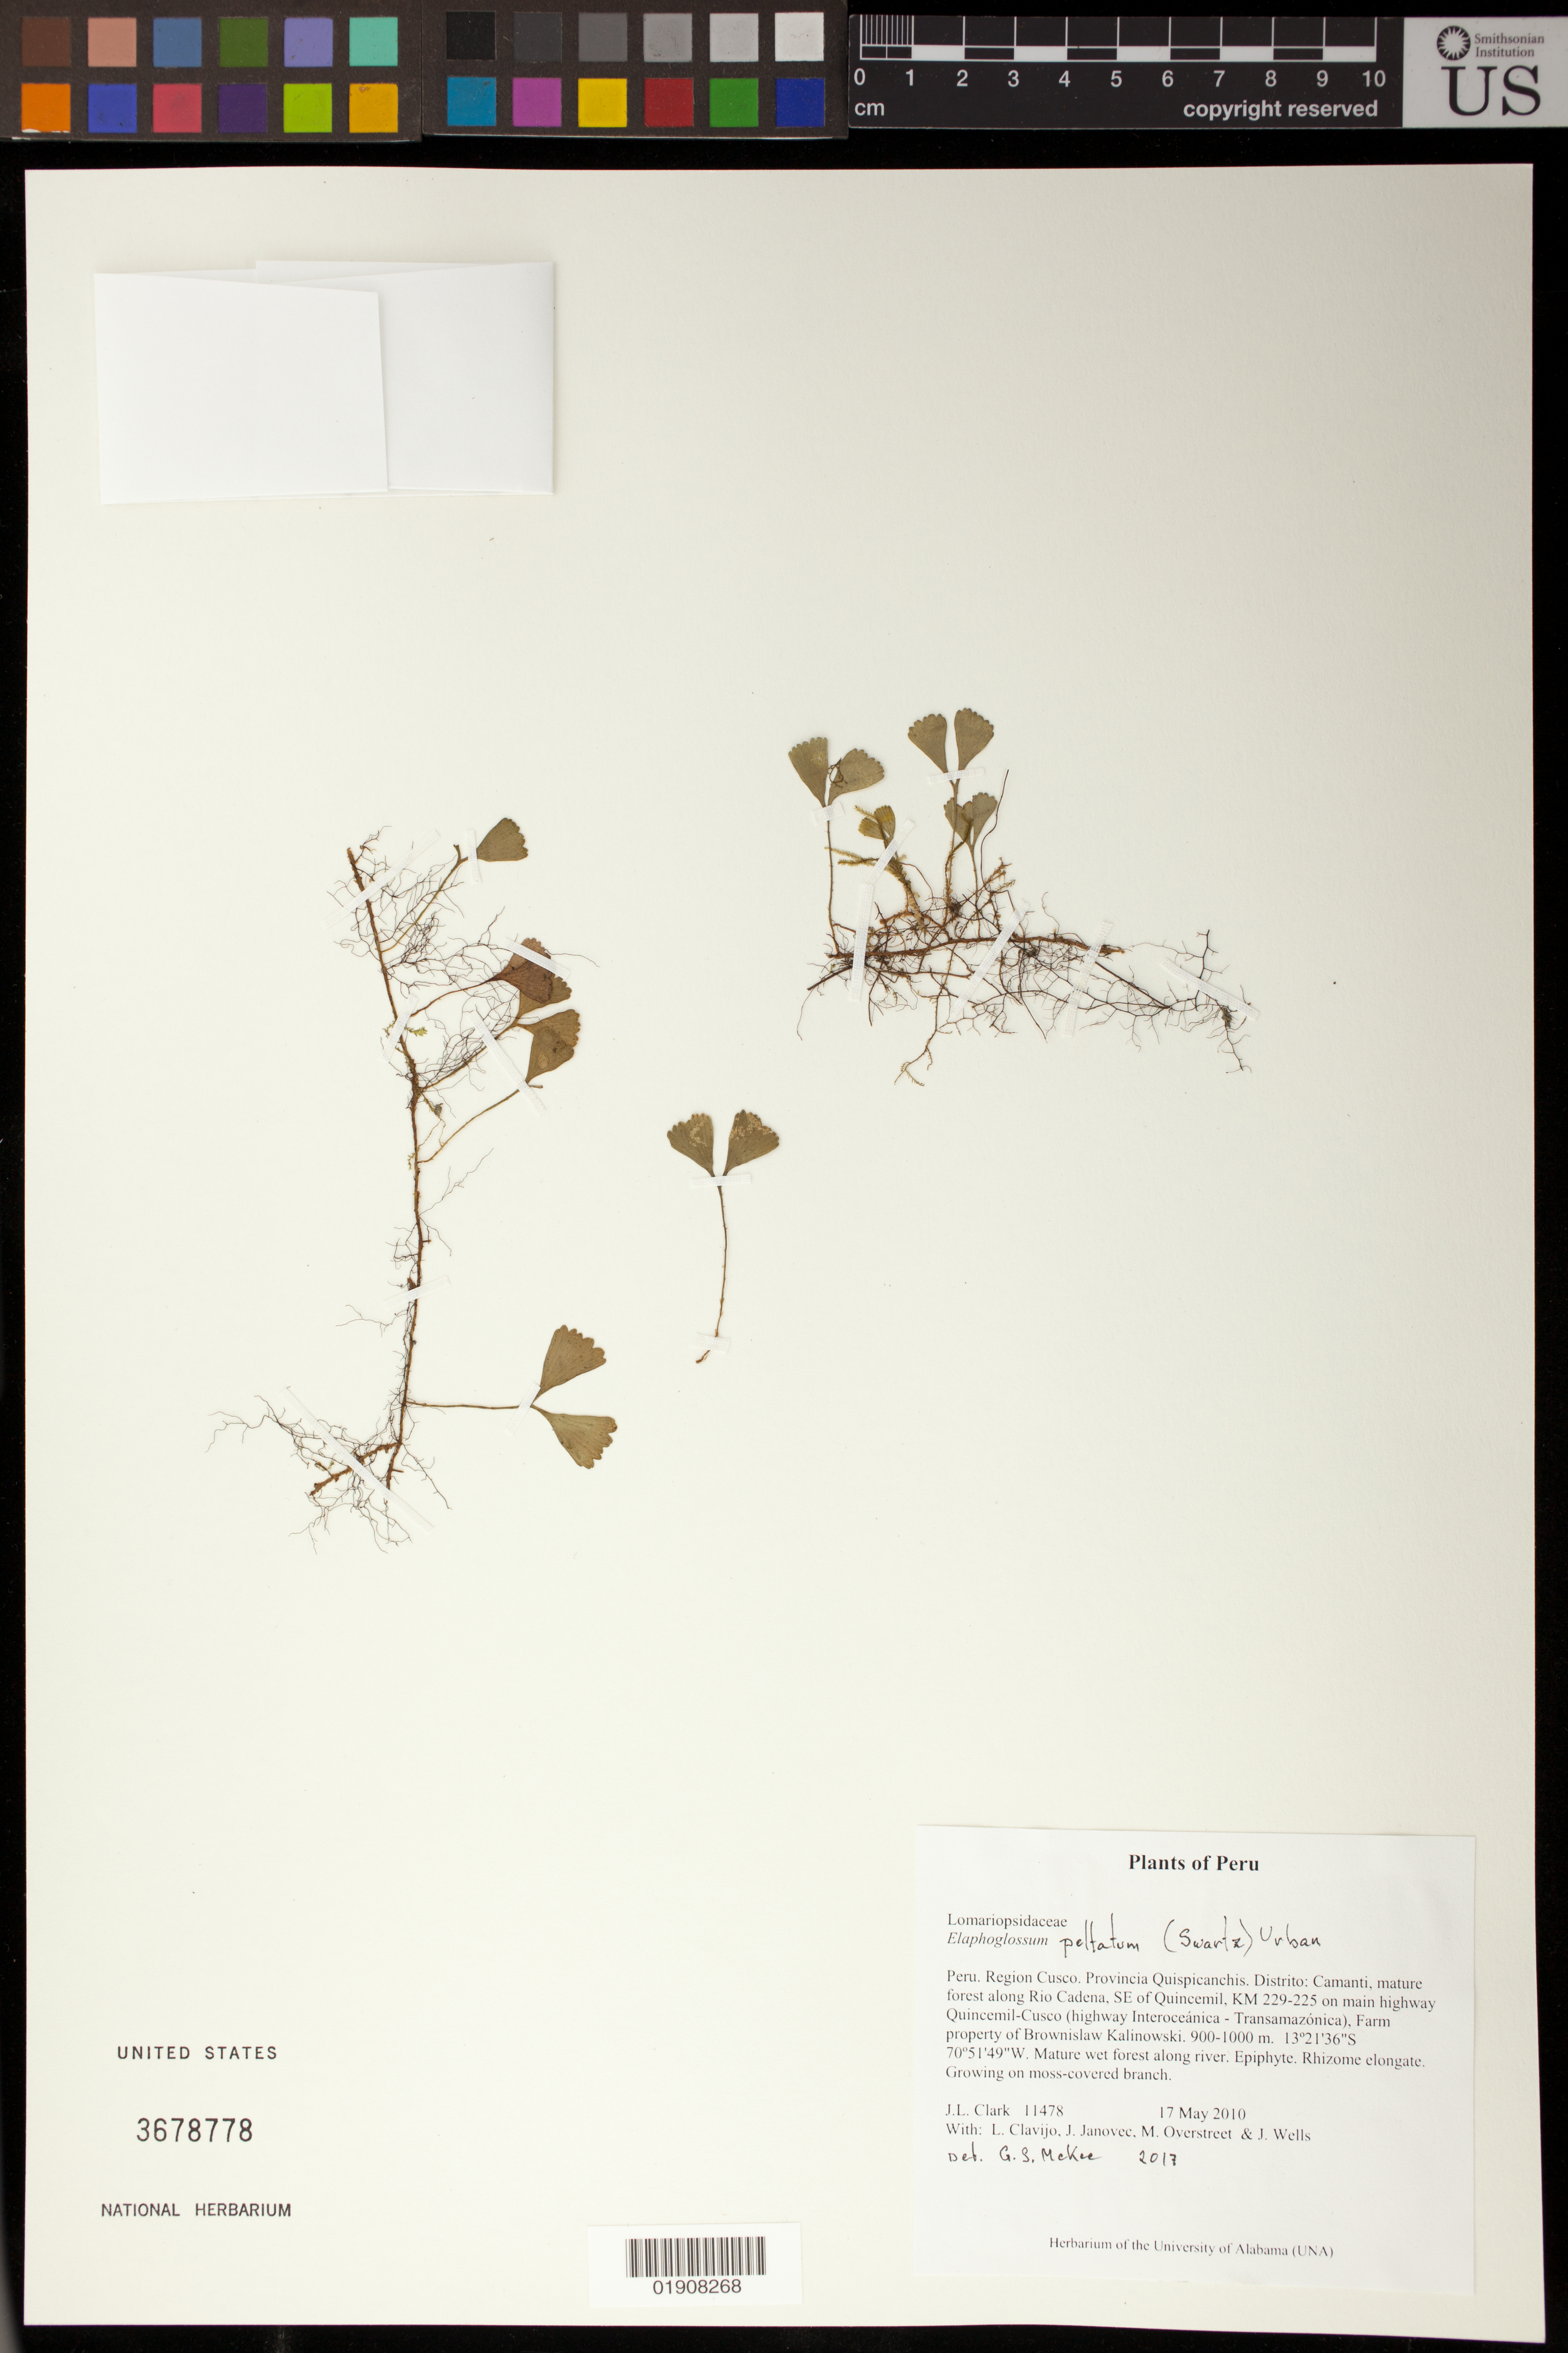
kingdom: Plantae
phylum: Tracheophyta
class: Polypodiopsida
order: Polypodiales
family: Dryopteridaceae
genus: Elaphoglossum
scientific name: Elaphoglossum peltatum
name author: (Sw.) Urb.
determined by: McKee, G. S., (US), NMNH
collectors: J. L. Clark, L. Clavijo, J. Janovec, M. Overstreet & J. Wells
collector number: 11478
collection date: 2010-05-17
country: Peru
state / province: Cusco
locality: Provincia Quispicanchis. Distrito: Camanti, mature forest along Rio Cadena, SE of Quincemil, KM 229-225 on main highway Quincemil-Cusco (highway Interoceánica - Transamazónica). Farm property of Brownislaw Kalinowski.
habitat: Mature wet forest along river.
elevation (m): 900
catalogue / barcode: US 3678778